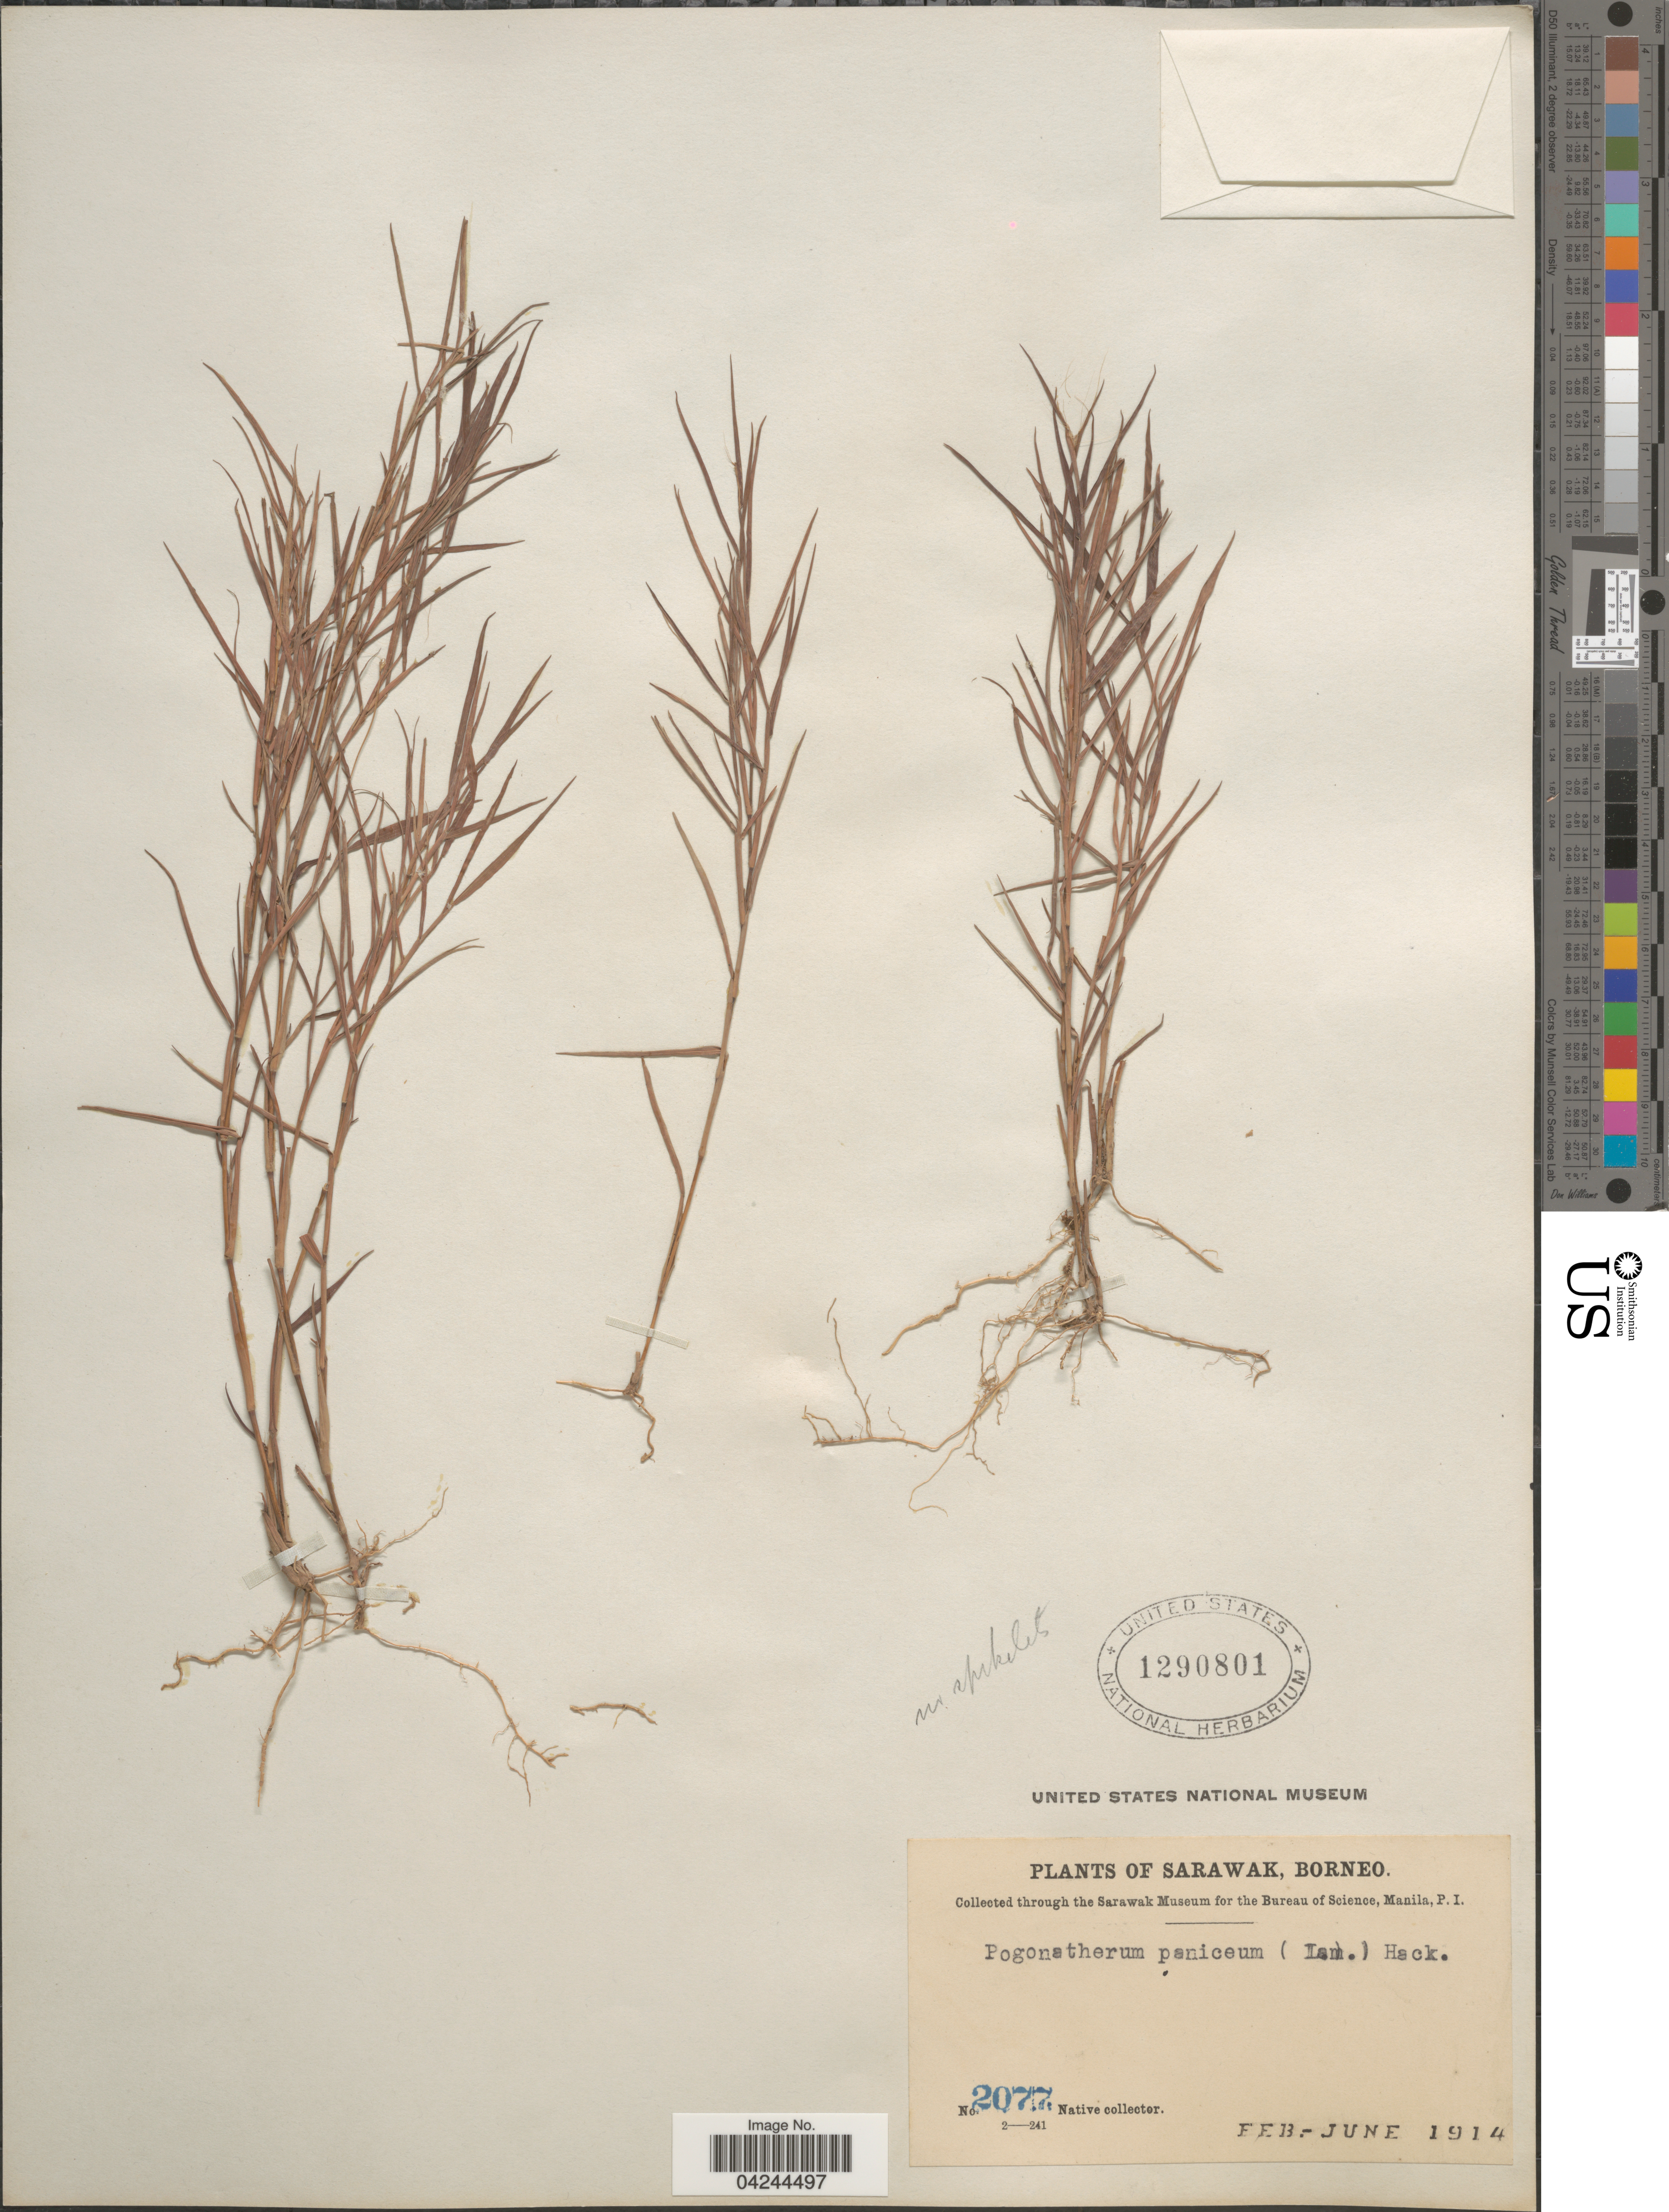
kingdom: Plantae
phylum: Tracheophyta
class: Liliopsida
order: Poales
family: Poaceae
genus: Pogonatherum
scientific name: Pogonatherum crinitum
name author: (Thunb.) Kunth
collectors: Native collector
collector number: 2077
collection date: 1914-02/1914-06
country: Malaysia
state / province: Sarawak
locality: Borneo.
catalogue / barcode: US 1290801